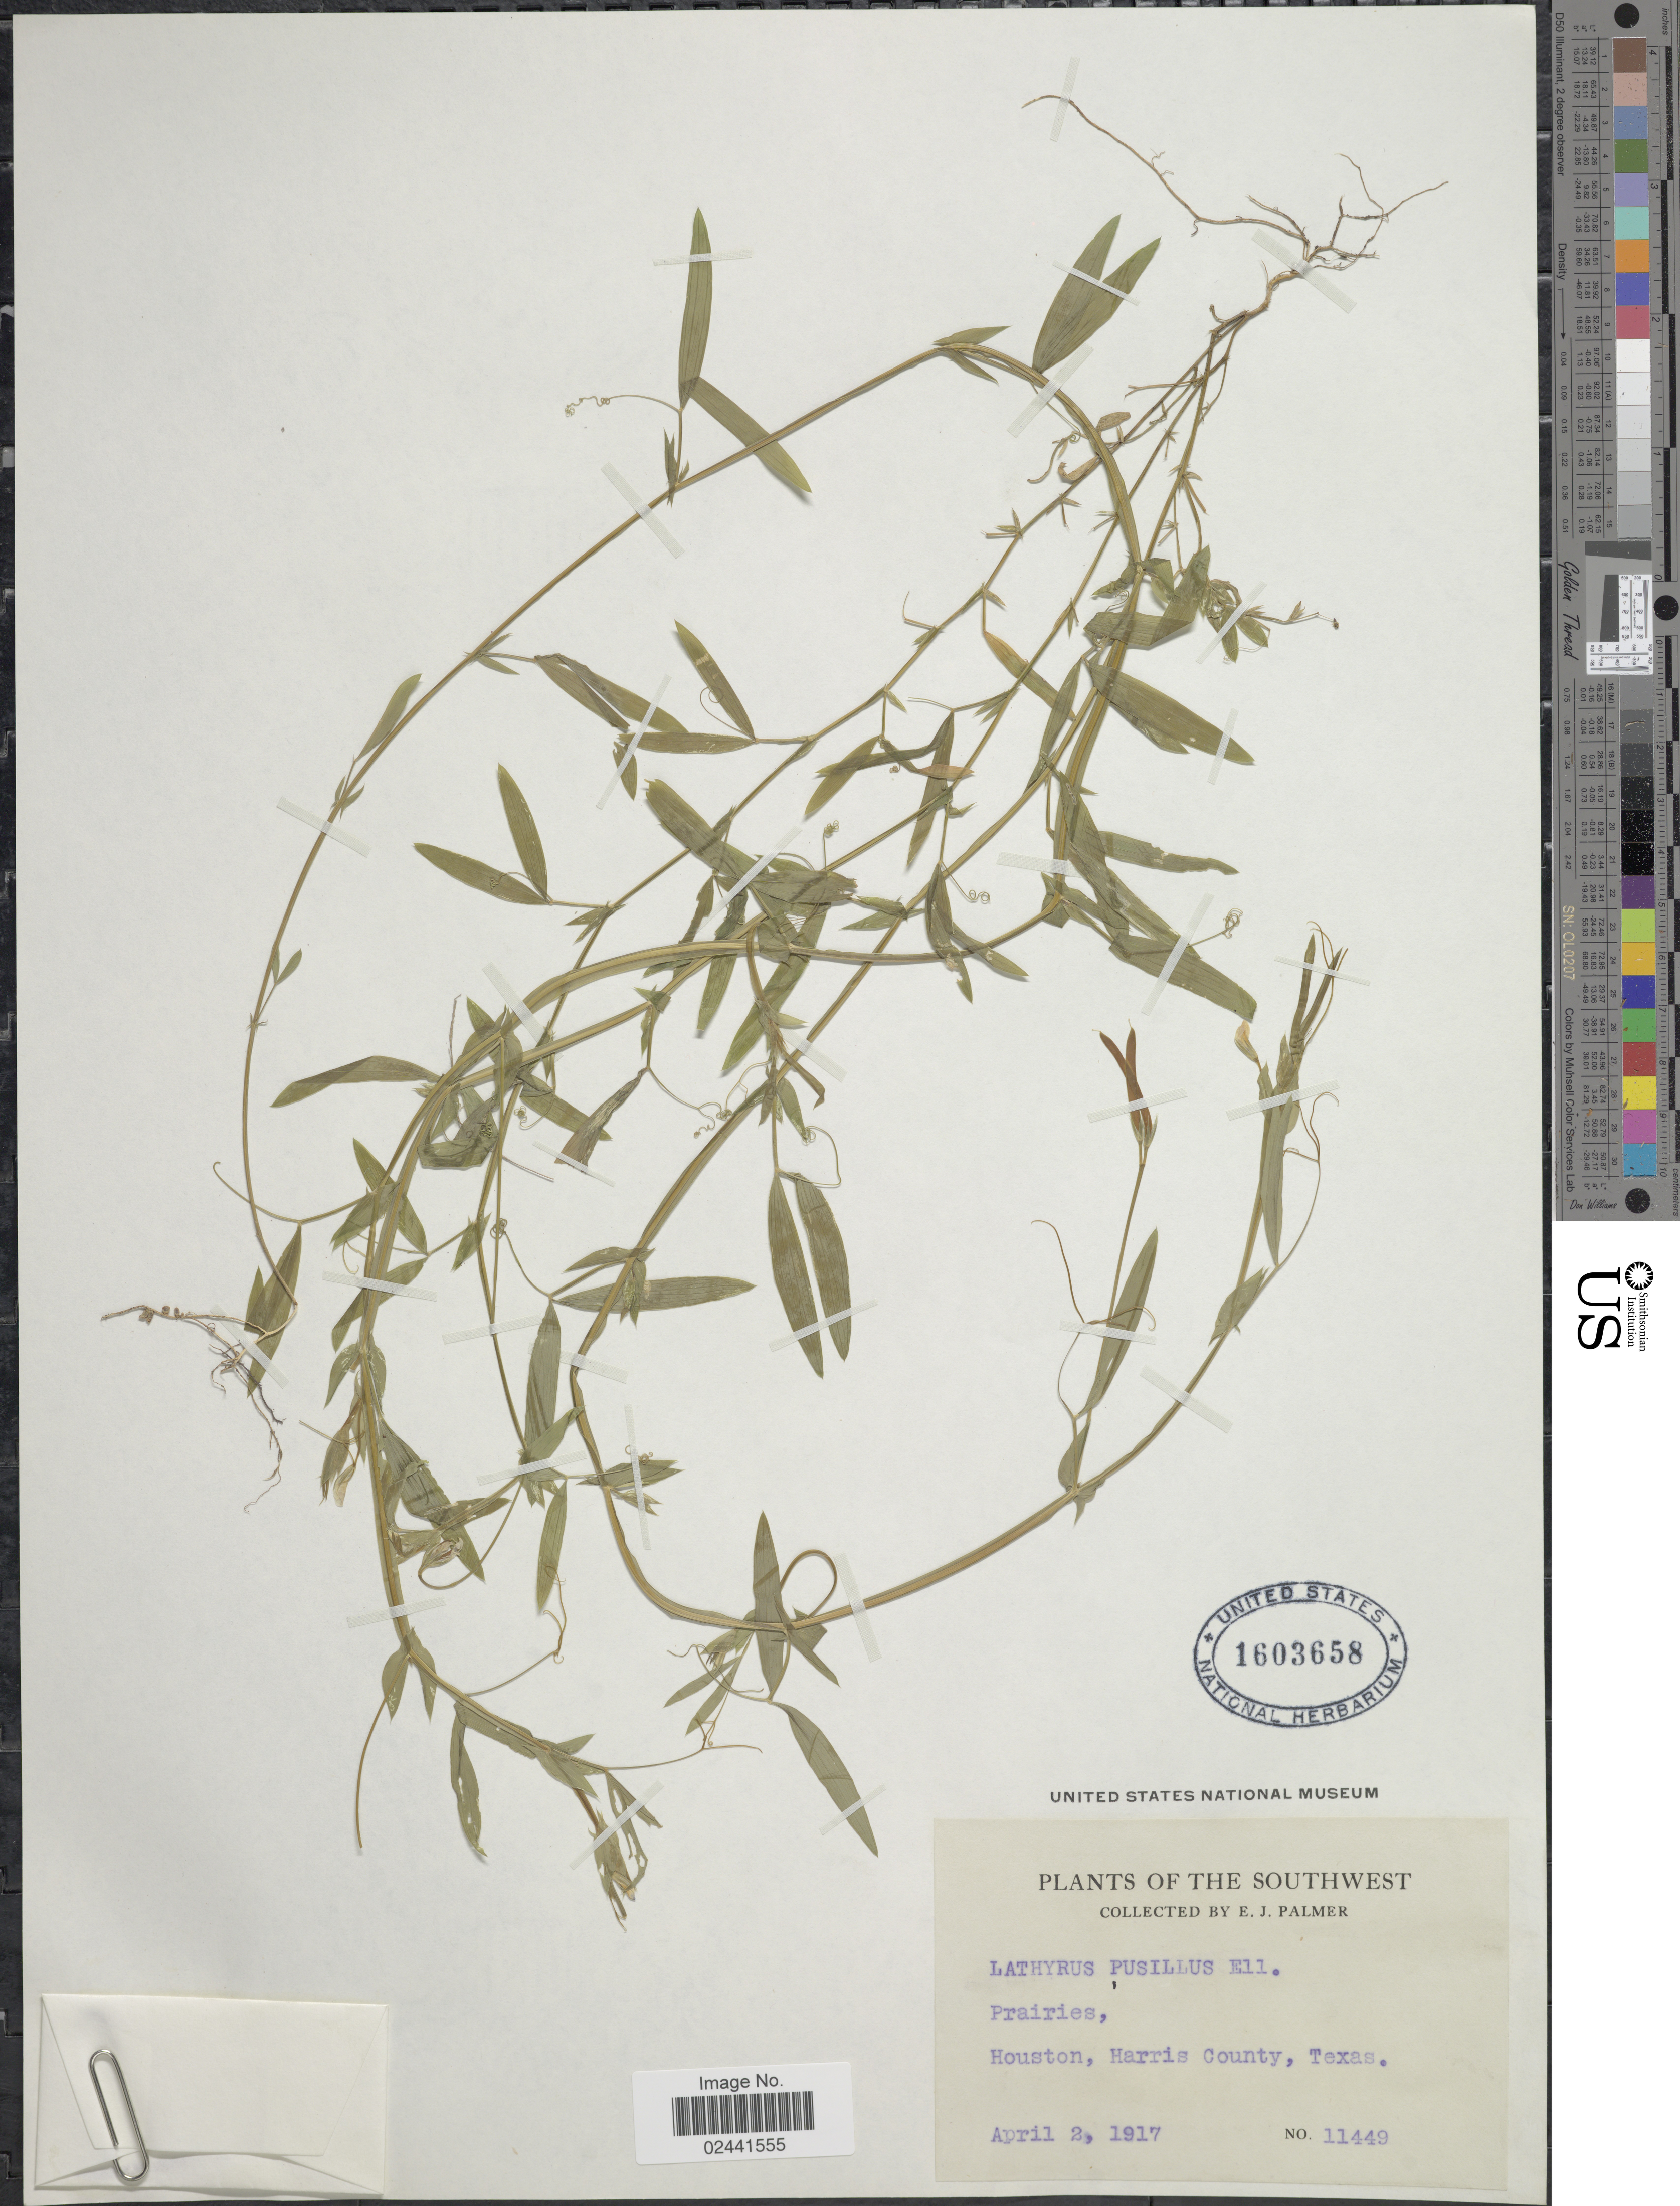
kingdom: Plantae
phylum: Tracheophyta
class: Magnoliopsida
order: Fabales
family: Fabaceae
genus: Lathyrus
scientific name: Lathyrus pusillus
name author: Elliott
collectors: E. J. Palmer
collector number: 11449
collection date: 1917-04-02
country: United States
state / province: Texas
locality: The Southwest, Prairies, Houston, Harris County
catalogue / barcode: US 1603658